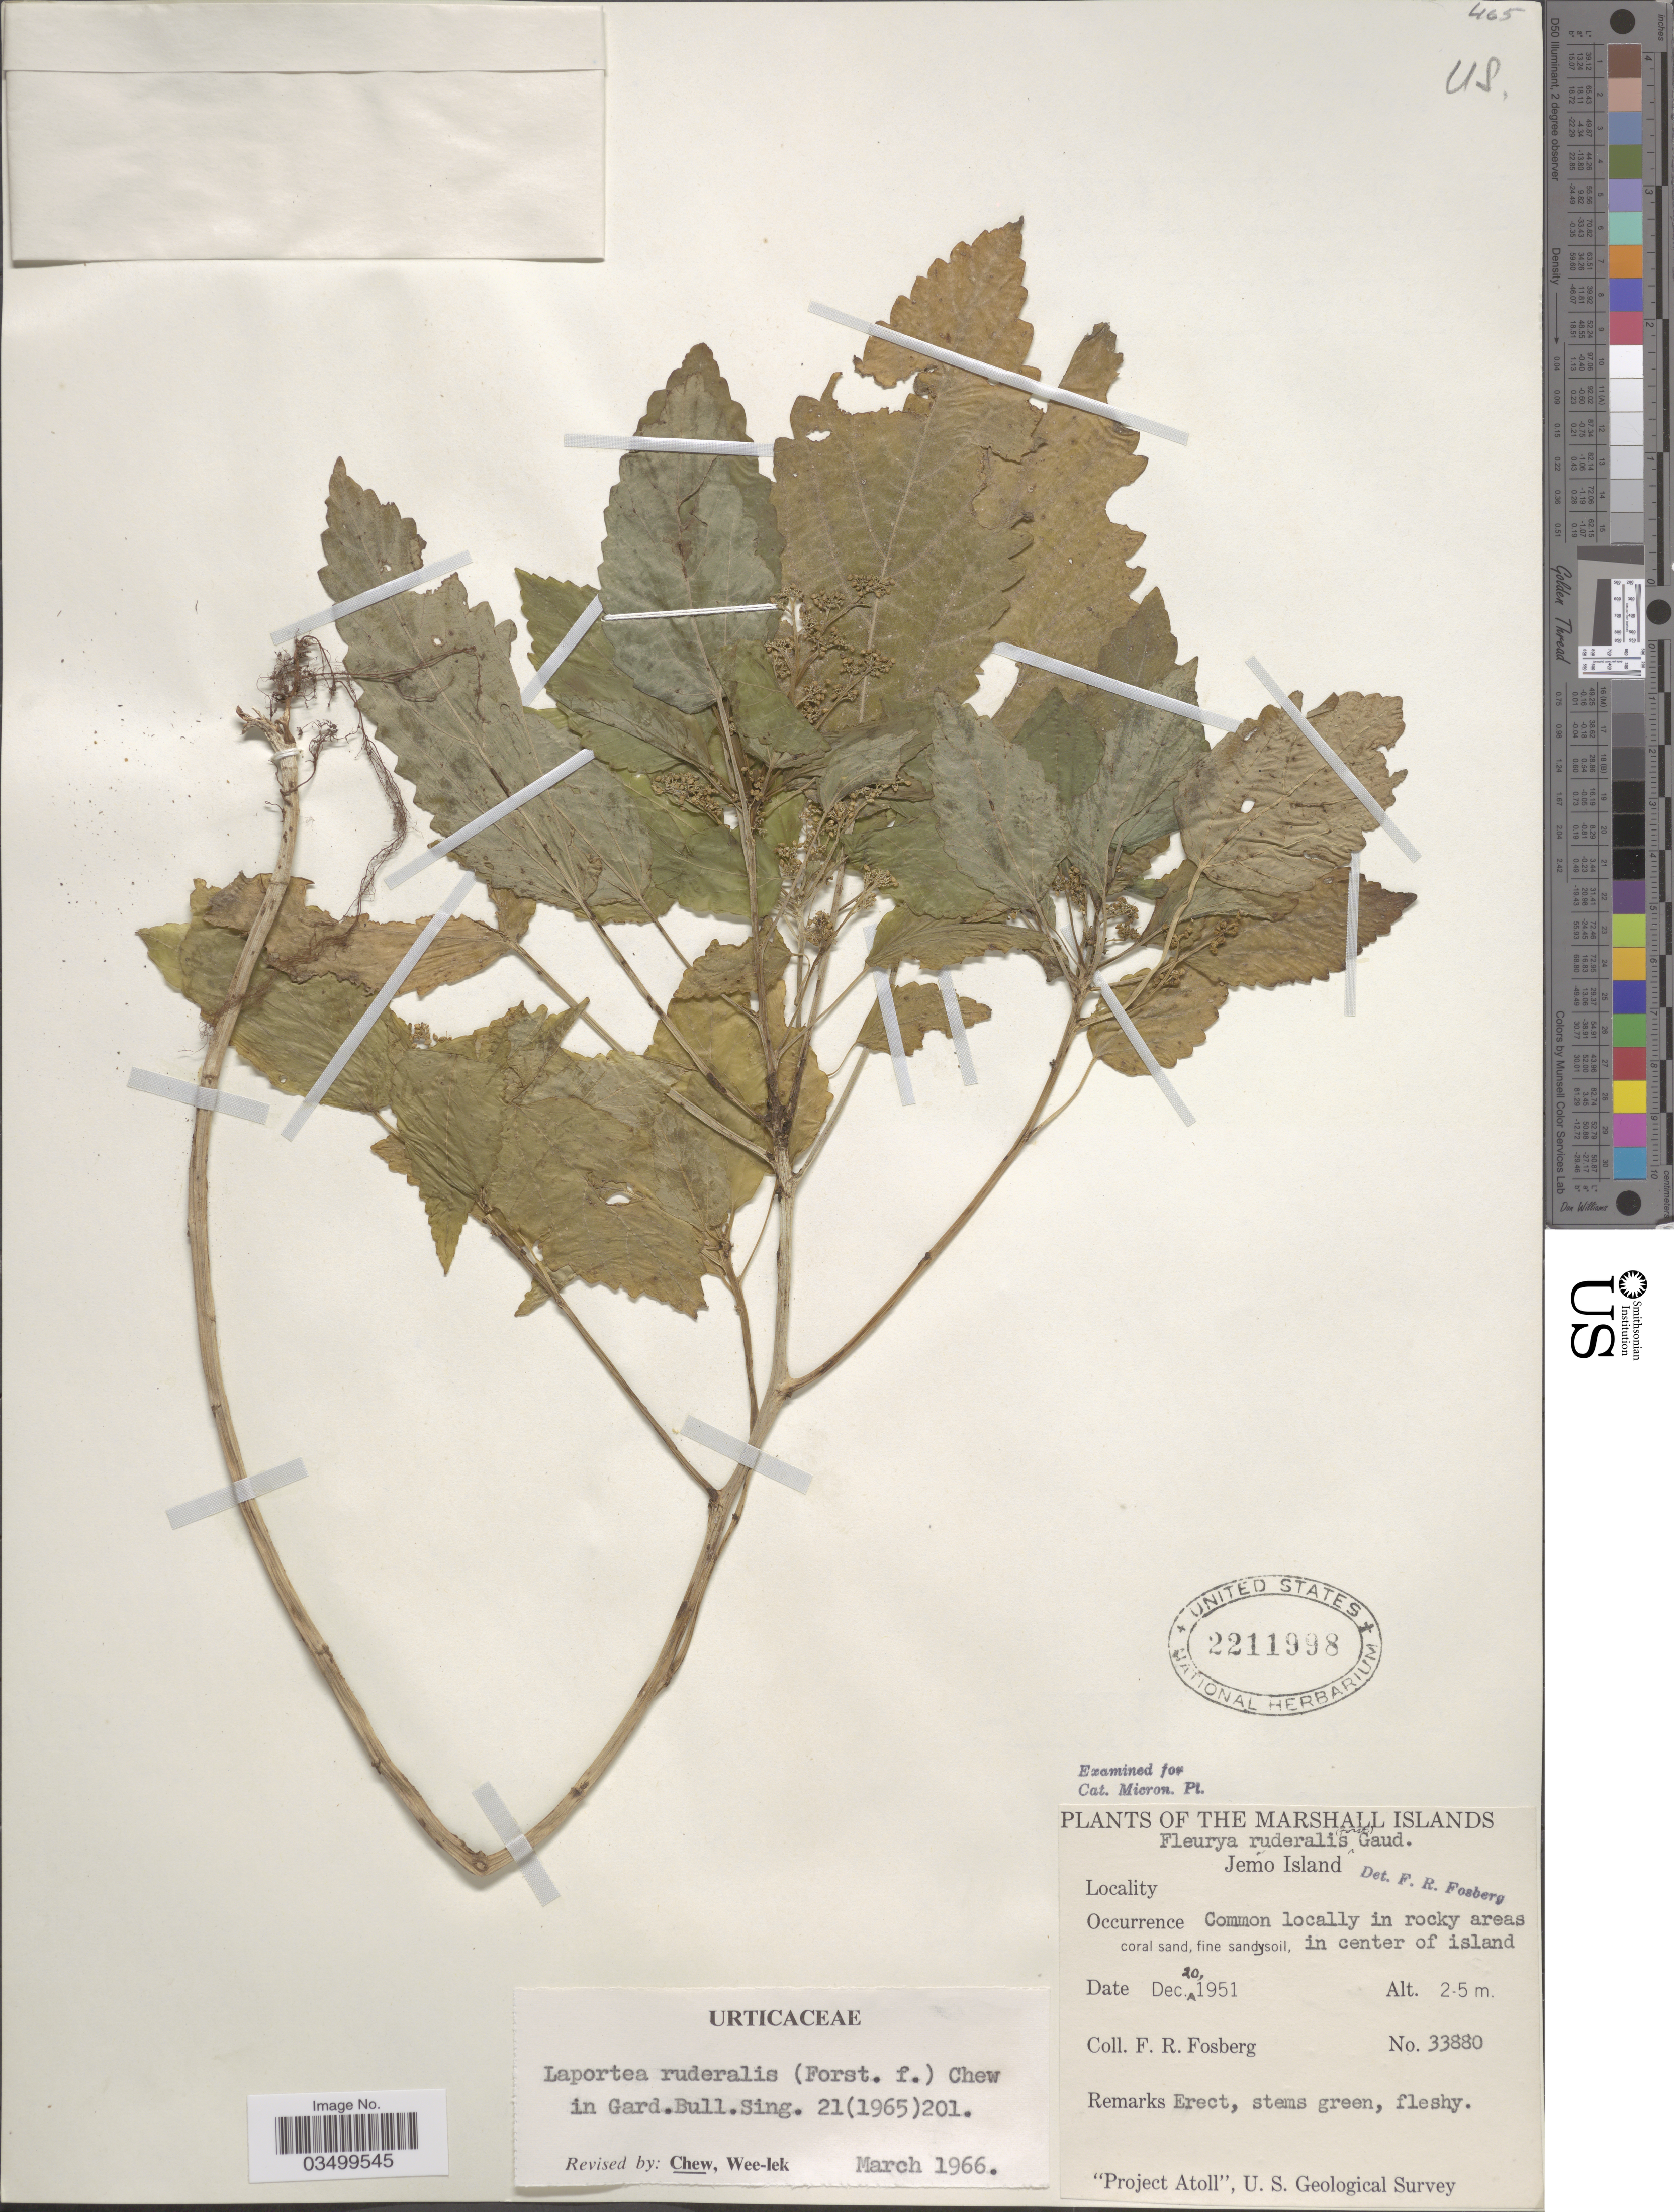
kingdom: Plantae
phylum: Tracheophyta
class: Magnoliopsida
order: Rosales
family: Urticaceae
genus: Laportea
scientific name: Laportea ruderalis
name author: (G. Forst.) Chew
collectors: F. R. Fosberg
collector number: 33880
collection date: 1951-12-20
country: Marshall Islands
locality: Jemo Island. Common locally in rocky areas in center of island.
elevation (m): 2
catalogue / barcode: US 2211998